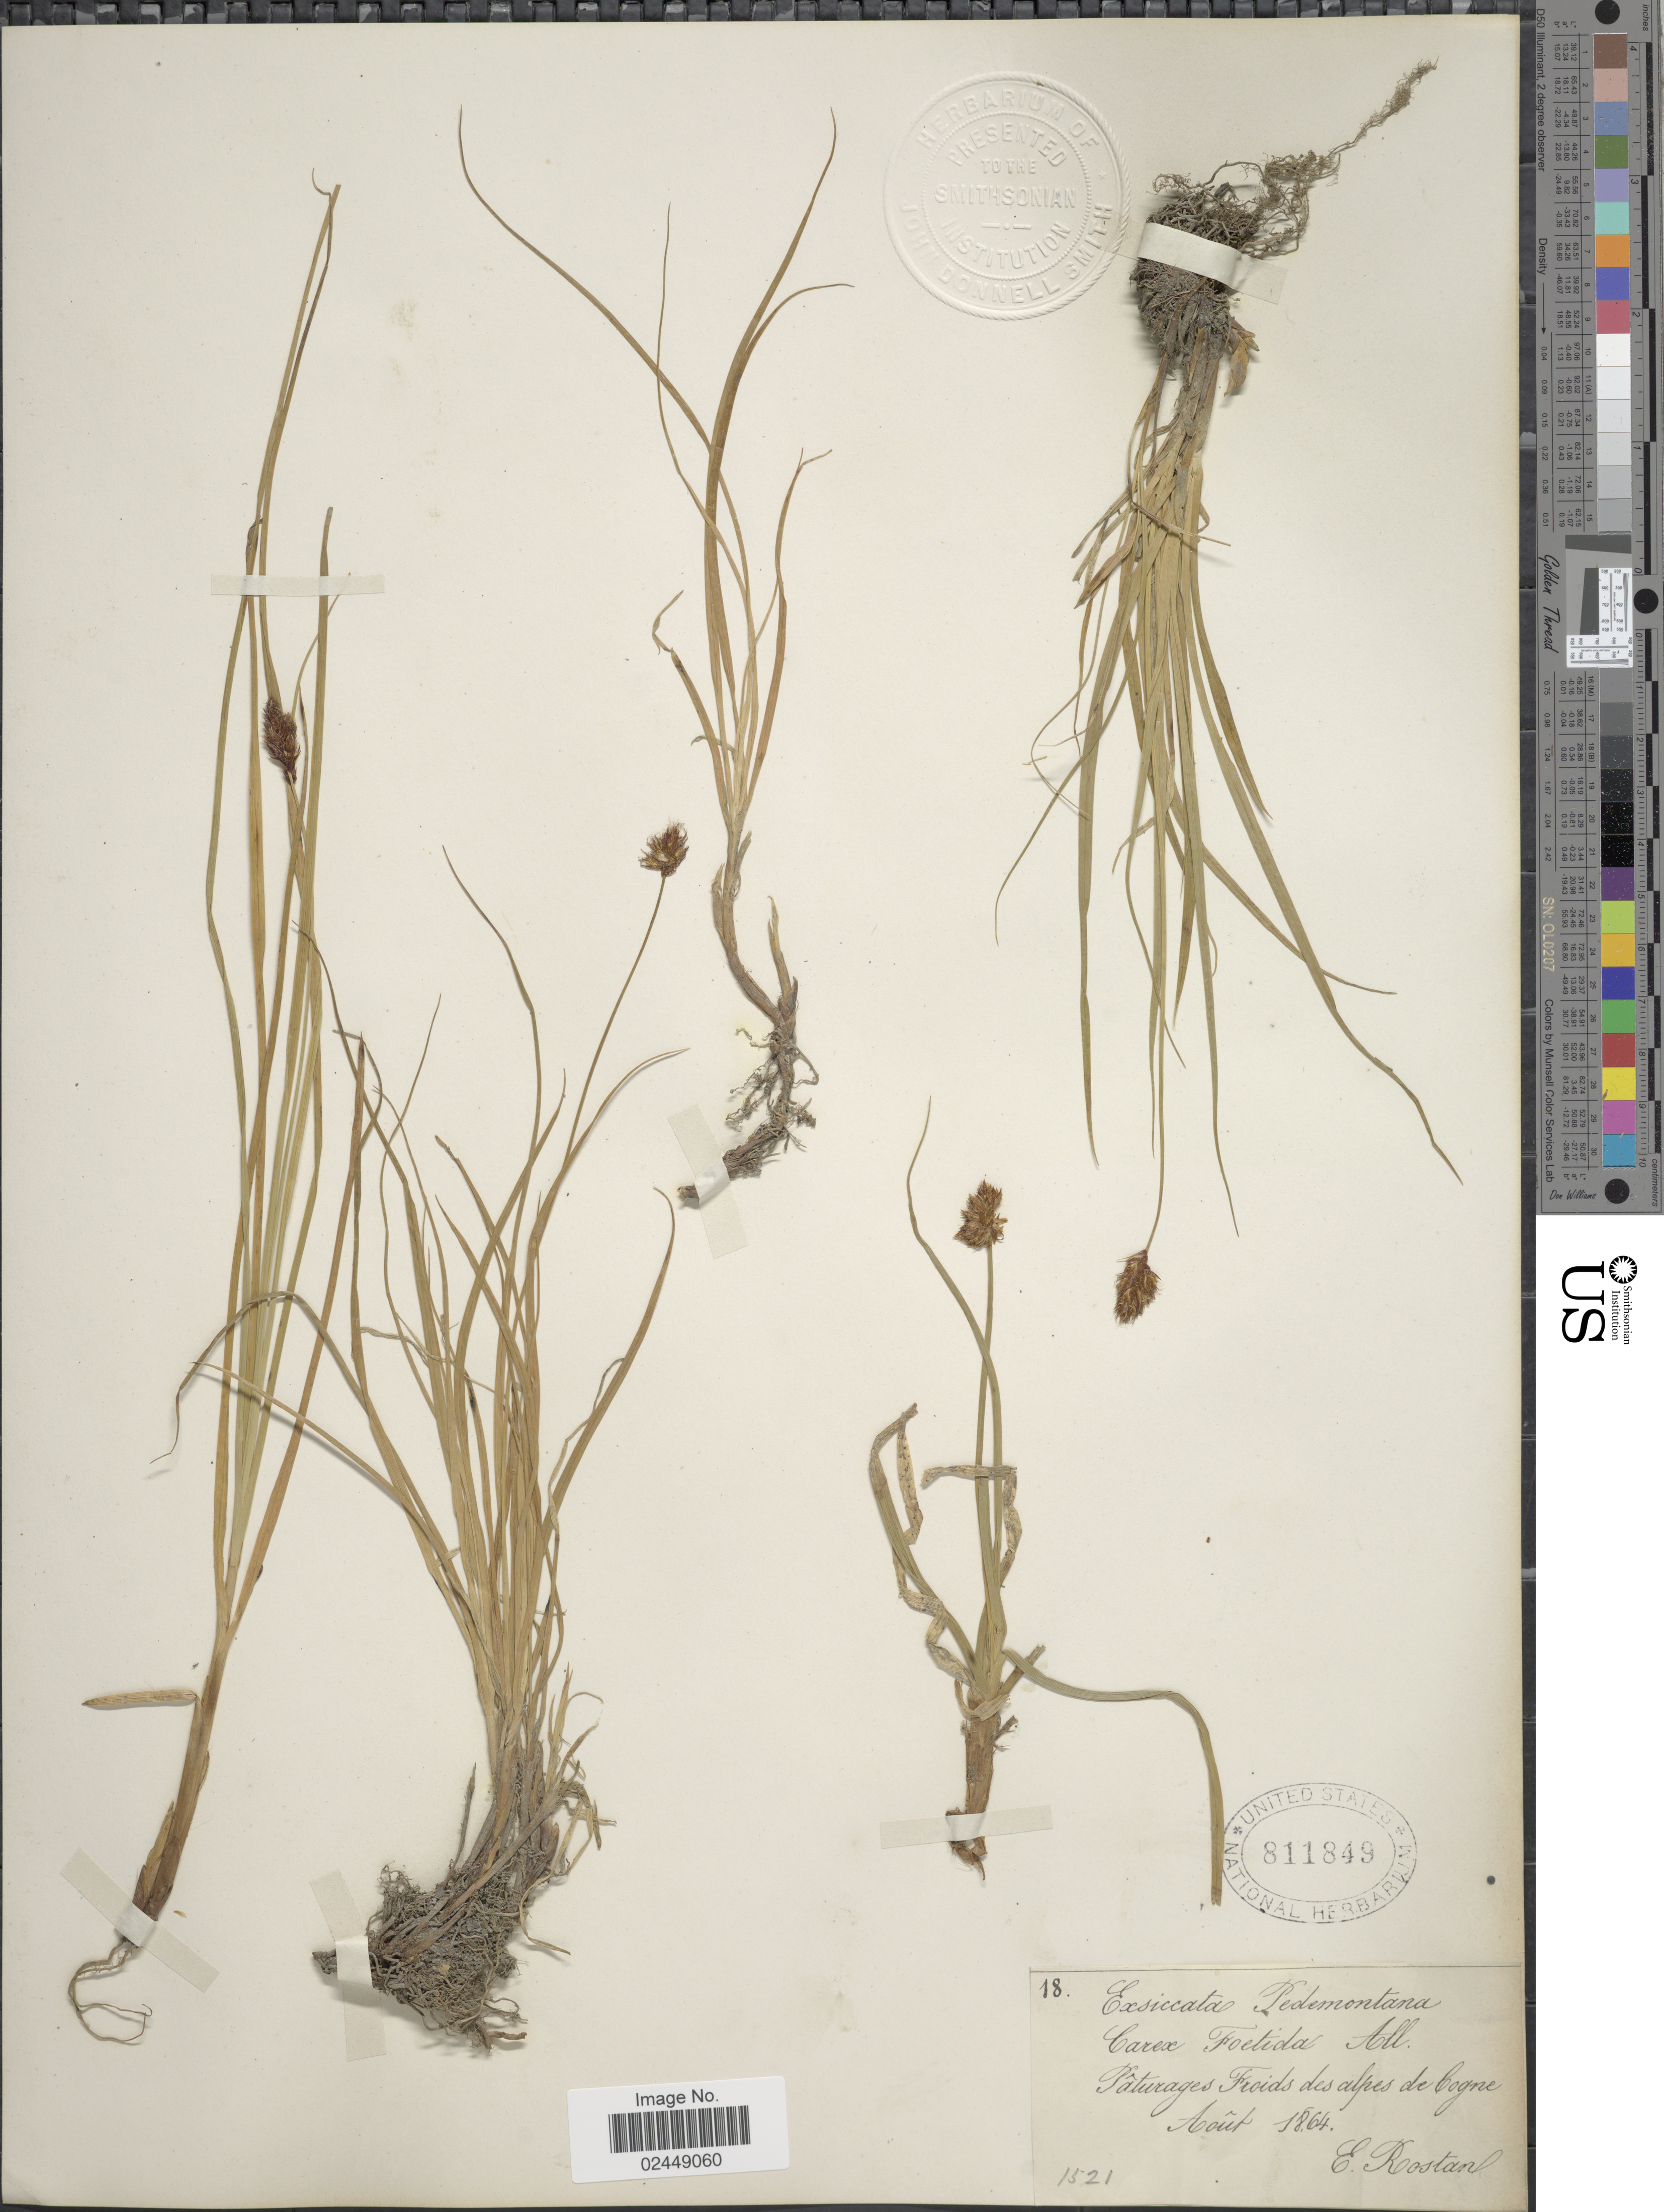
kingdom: Plantae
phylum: Tracheophyta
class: Liliopsida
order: Poales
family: Cyperaceae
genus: Carex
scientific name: Carex foetida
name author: All.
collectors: E. Rostan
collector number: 18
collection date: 1864-08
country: Italy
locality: Pâturages froids des alpes de Cogne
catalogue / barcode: US 811849